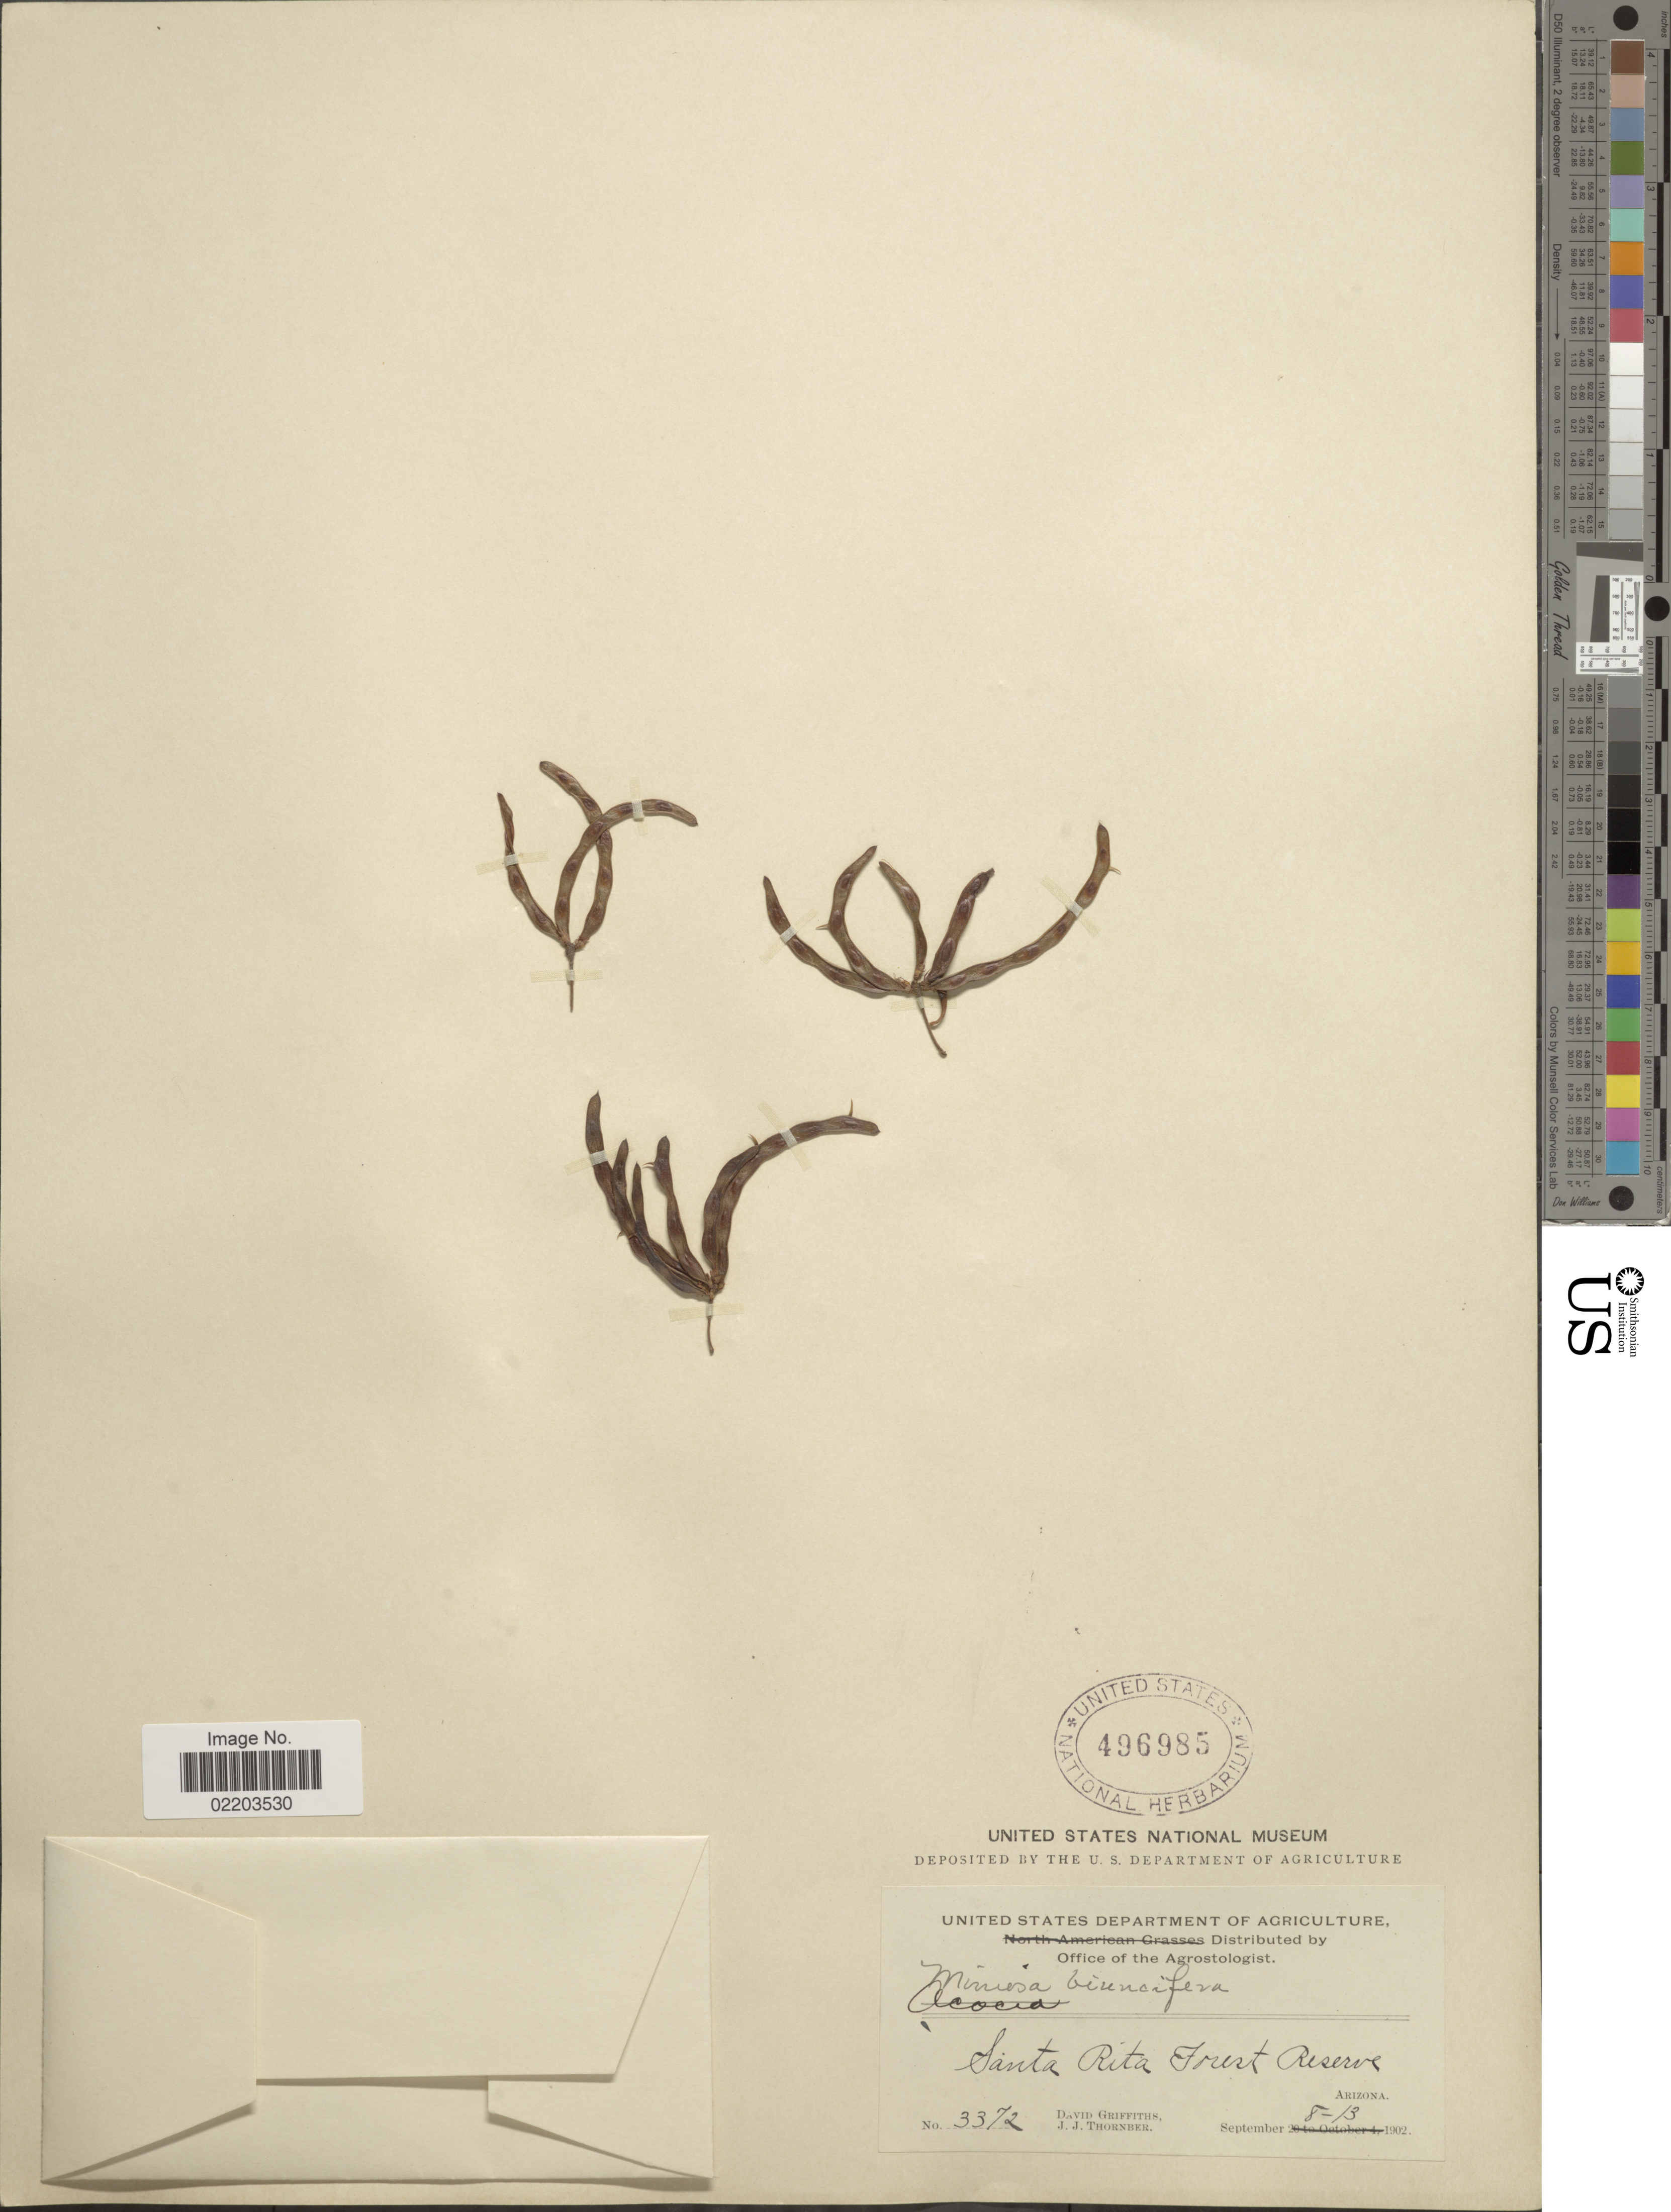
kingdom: Plantae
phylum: Tracheophyta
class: Magnoliopsida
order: Fabales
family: Fabaceae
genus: Mimosa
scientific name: Mimosa biuncifera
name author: Benth.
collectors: D. Griffiths & J. Thornber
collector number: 3372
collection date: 1902-09-08/1902-09-13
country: United States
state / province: Arizona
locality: Santa Rita Forest Reserve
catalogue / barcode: US 496985